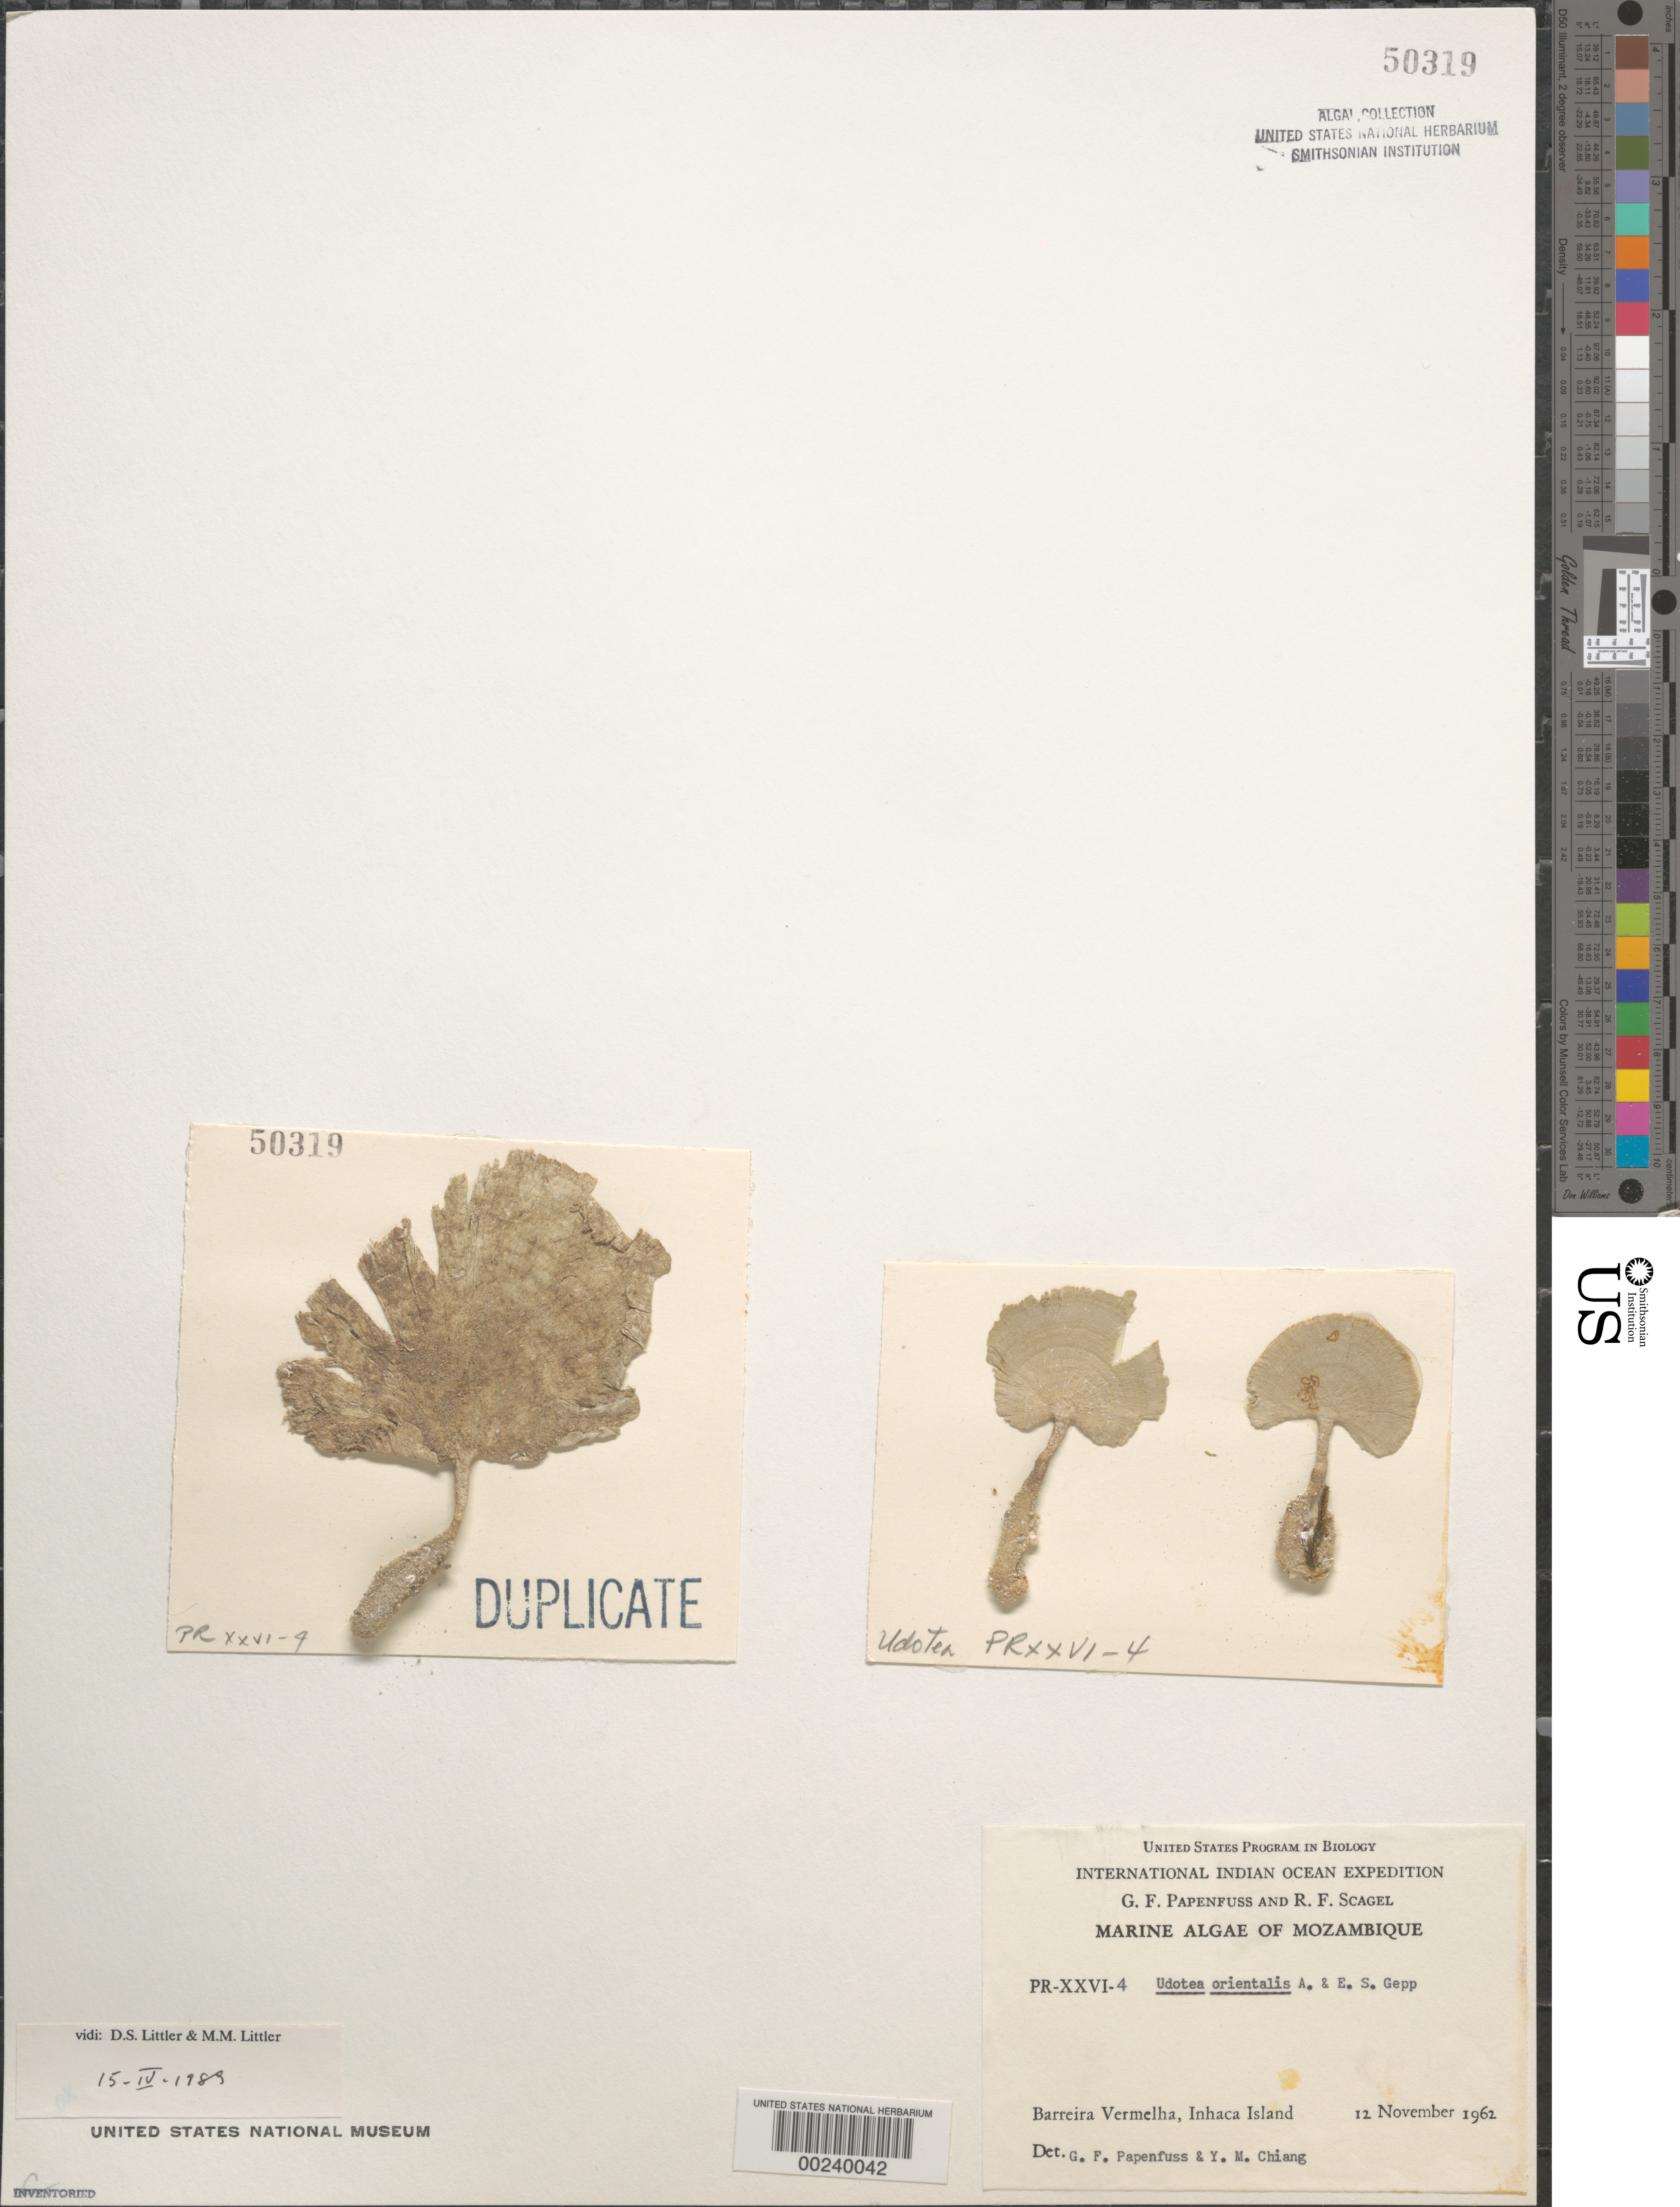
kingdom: Plantae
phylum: Chlorophyta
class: Ulvophyceae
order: Bryopsidales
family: Udoteaceae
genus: Udotea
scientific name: Udotea orientalis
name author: A. Gepp & E. Gepp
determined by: Papenfuss, G. F.; Chiang, Y. M.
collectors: G. Papenfuss & R. F. Scagel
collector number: PR-XXVI-4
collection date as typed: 12 Nov 1962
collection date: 1962-11-12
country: Mozambique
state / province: Maputo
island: Inhaca Island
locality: Barreira Vermelha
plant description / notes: International Indian Ocean Expedition, 1962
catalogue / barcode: US 50319